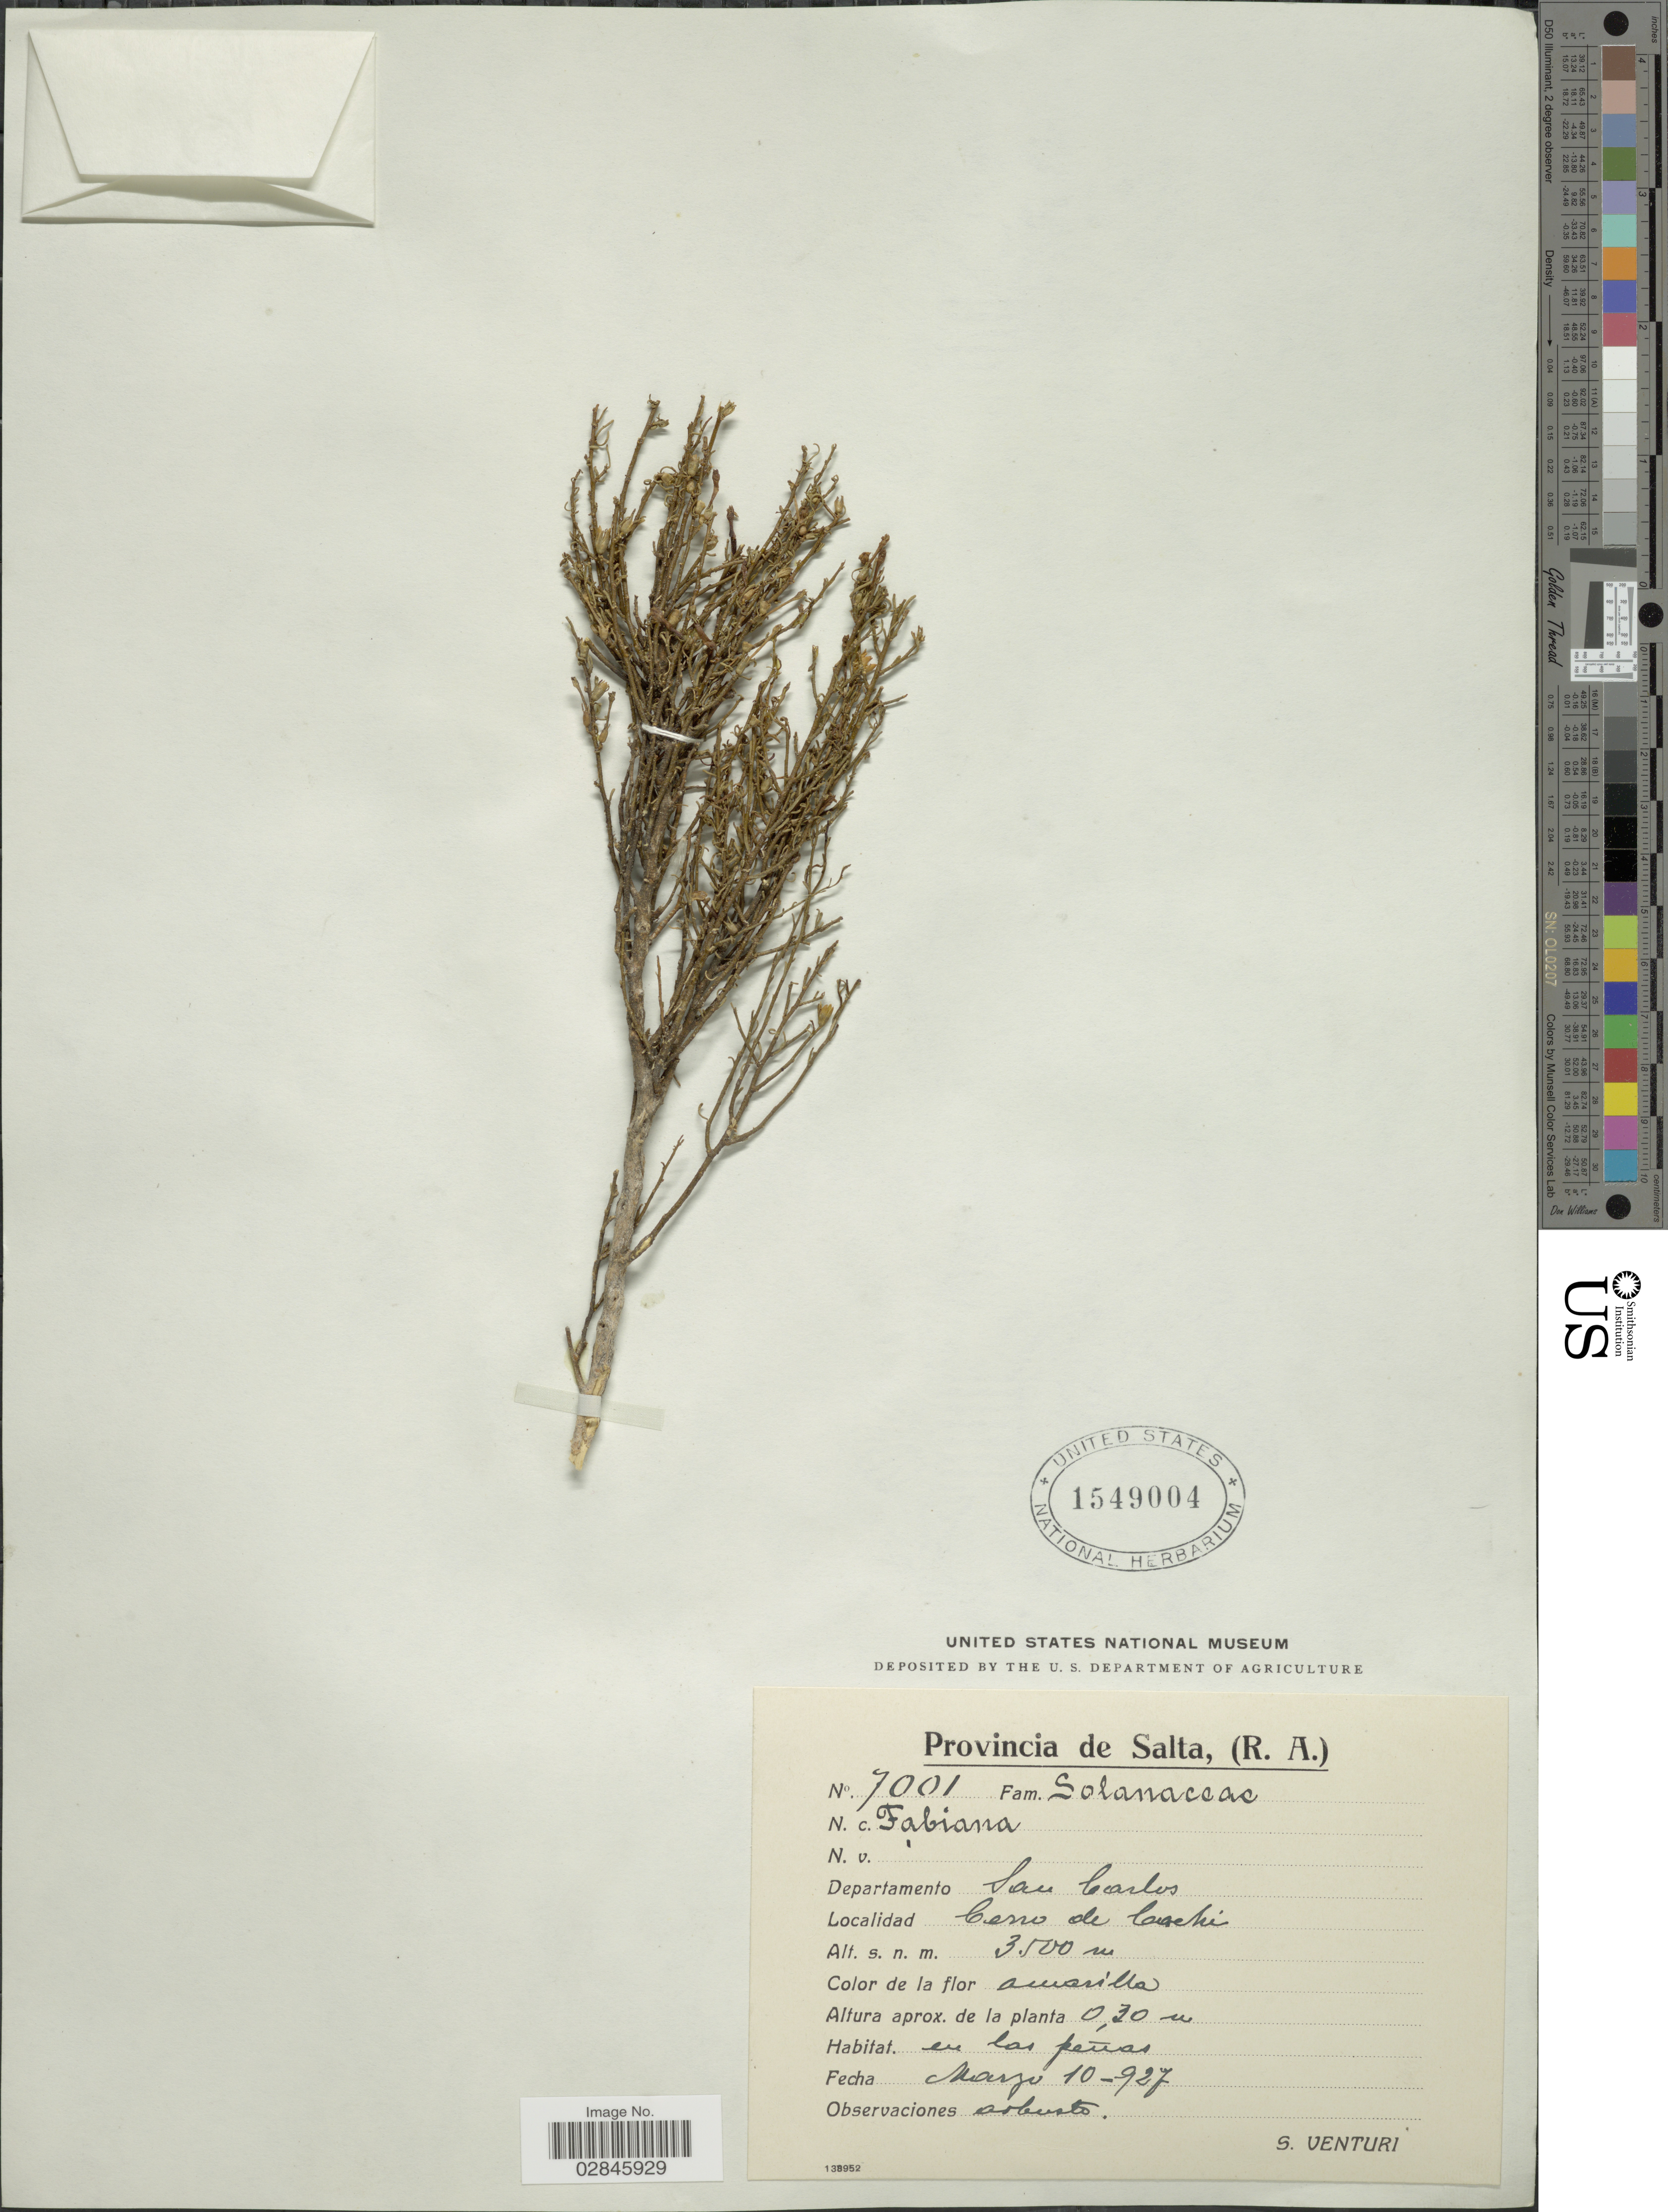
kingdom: Plantae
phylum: Tracheophyta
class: Magnoliopsida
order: Solanales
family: Solanaceae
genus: Fabiana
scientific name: Fabiana sp.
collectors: S. Venturi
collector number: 7001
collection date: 1927-03-10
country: Argentina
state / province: Salta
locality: (R.A.), Departamento San Carlos. Cerro de Cachi.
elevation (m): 3500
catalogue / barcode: US 1549004